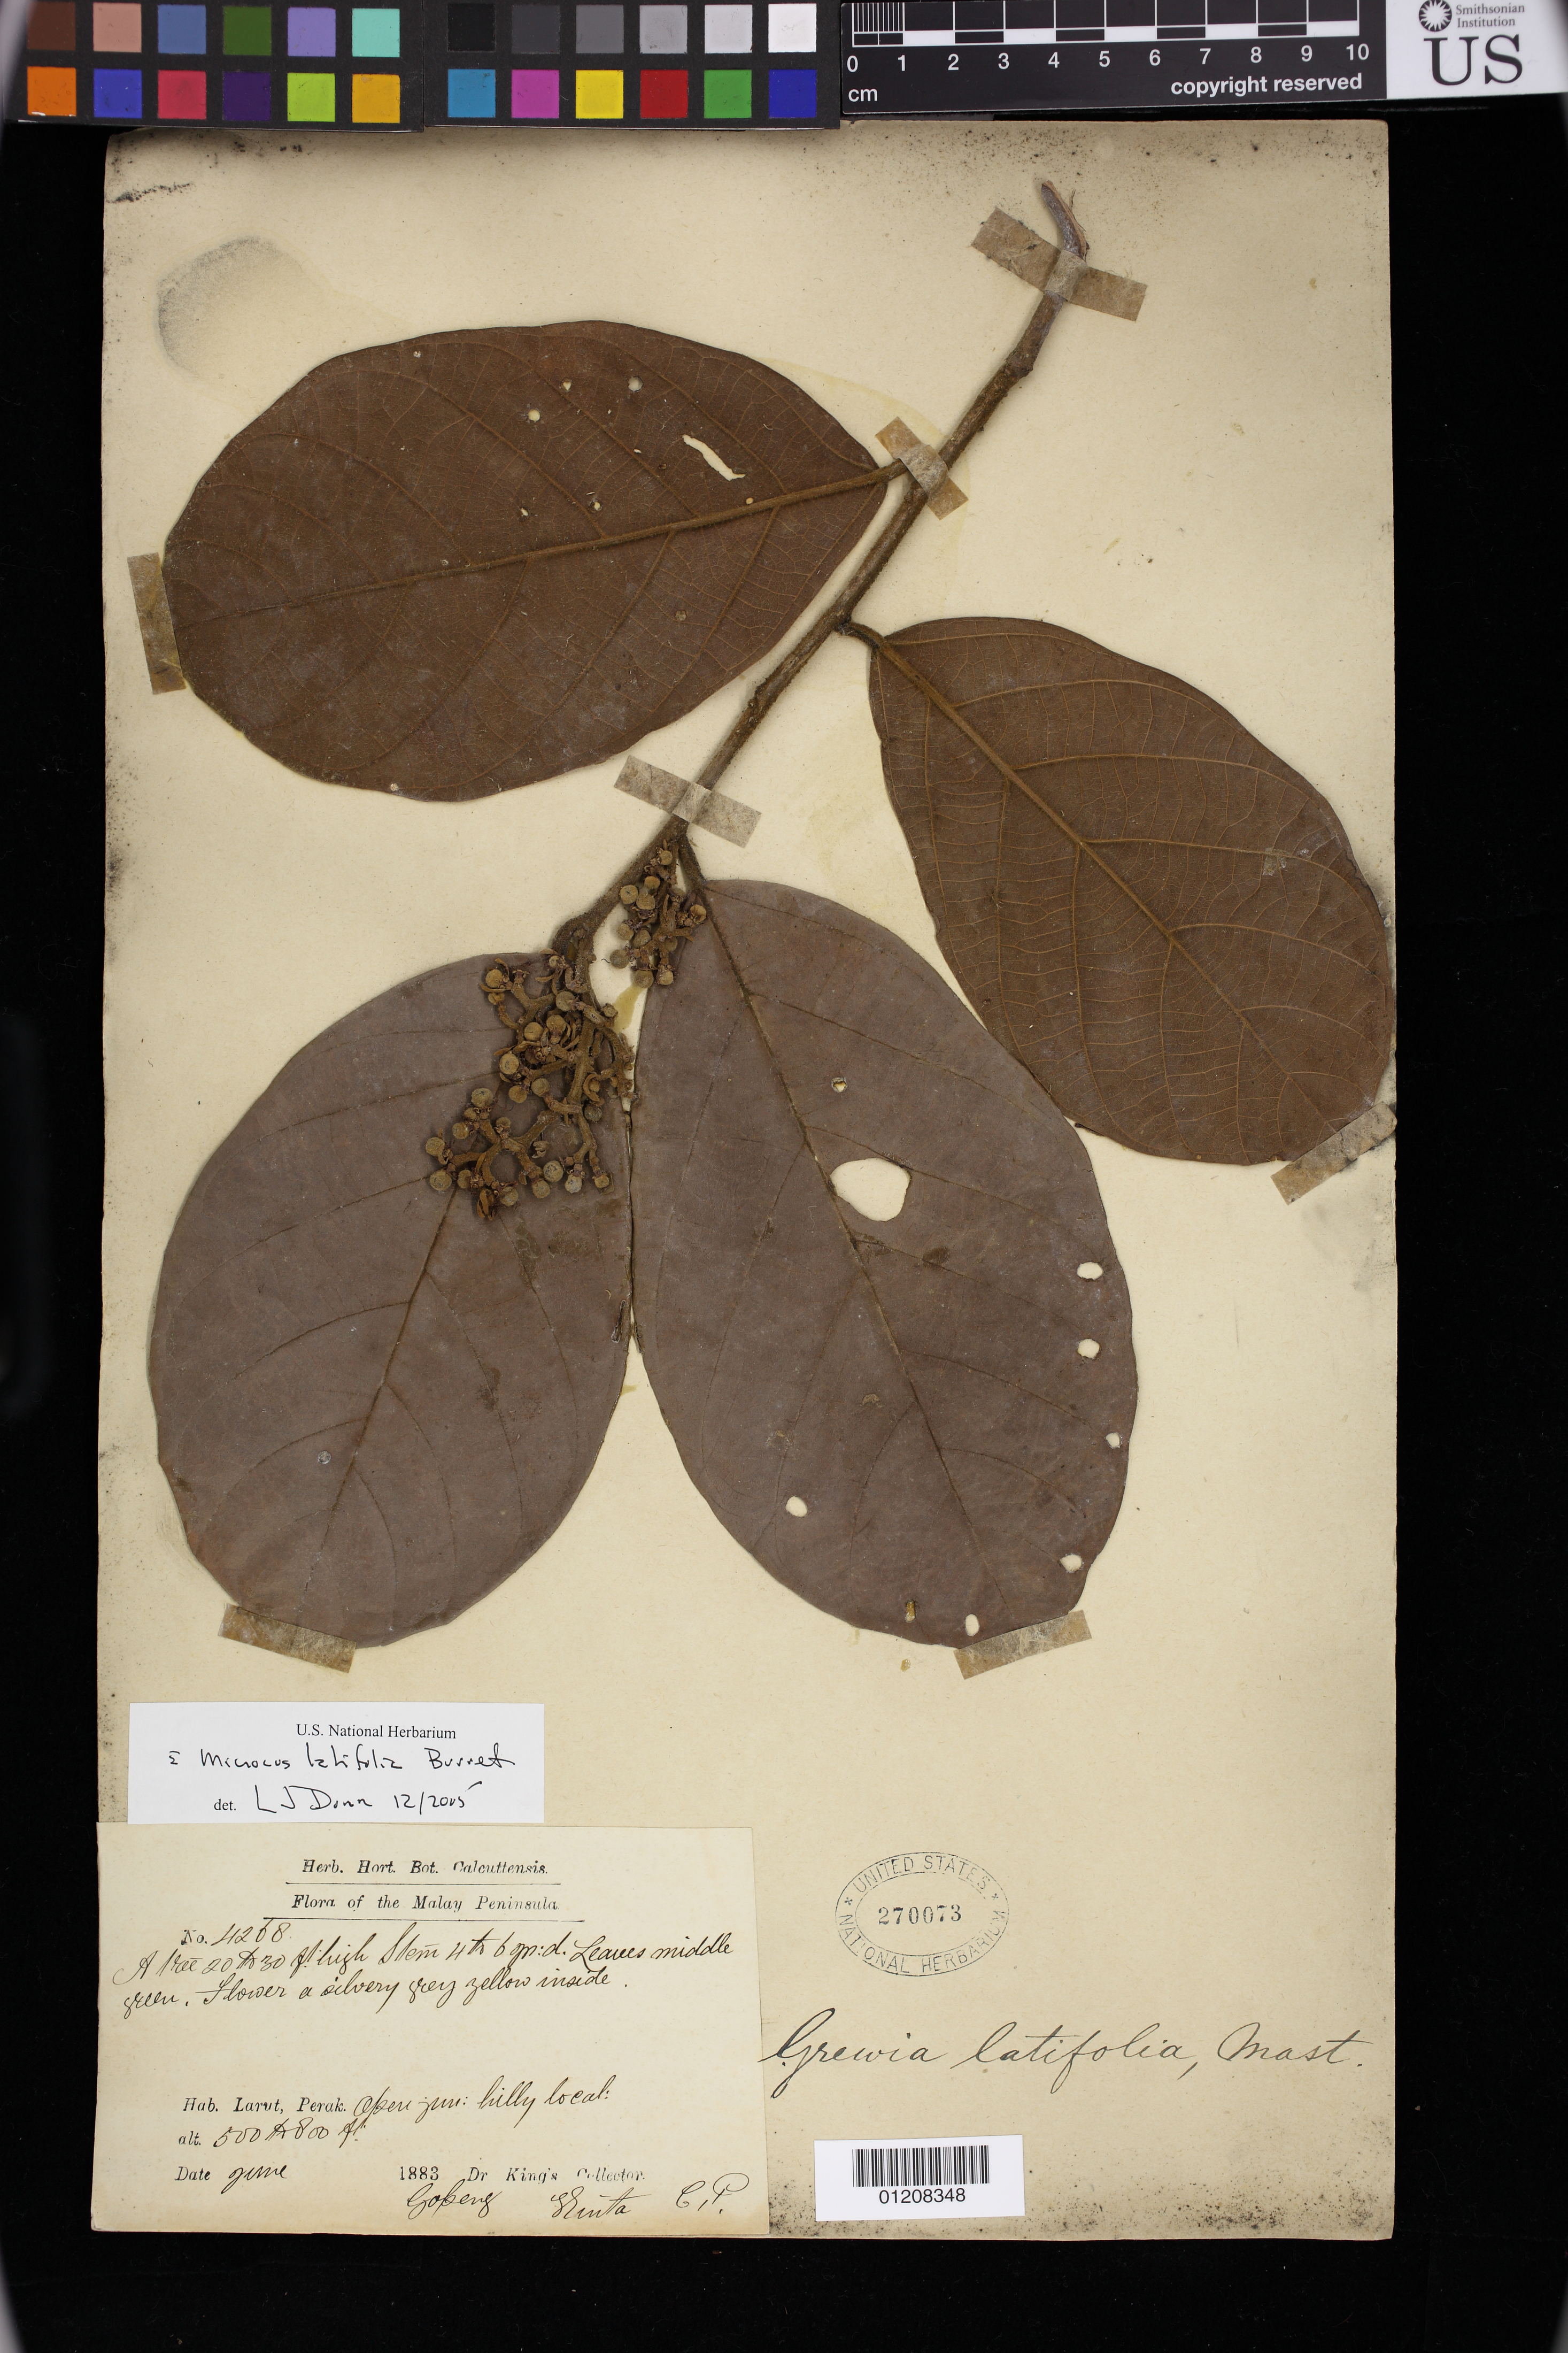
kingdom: Plantae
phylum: Tracheophyta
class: Magnoliopsida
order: Malvales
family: Malvaceae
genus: Microcos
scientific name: Microcos latifolia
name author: Burret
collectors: Dr. King's collector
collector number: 4268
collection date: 1883-06-01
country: Malaysia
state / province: Perak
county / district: Larut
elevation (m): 152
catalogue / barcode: US 270073